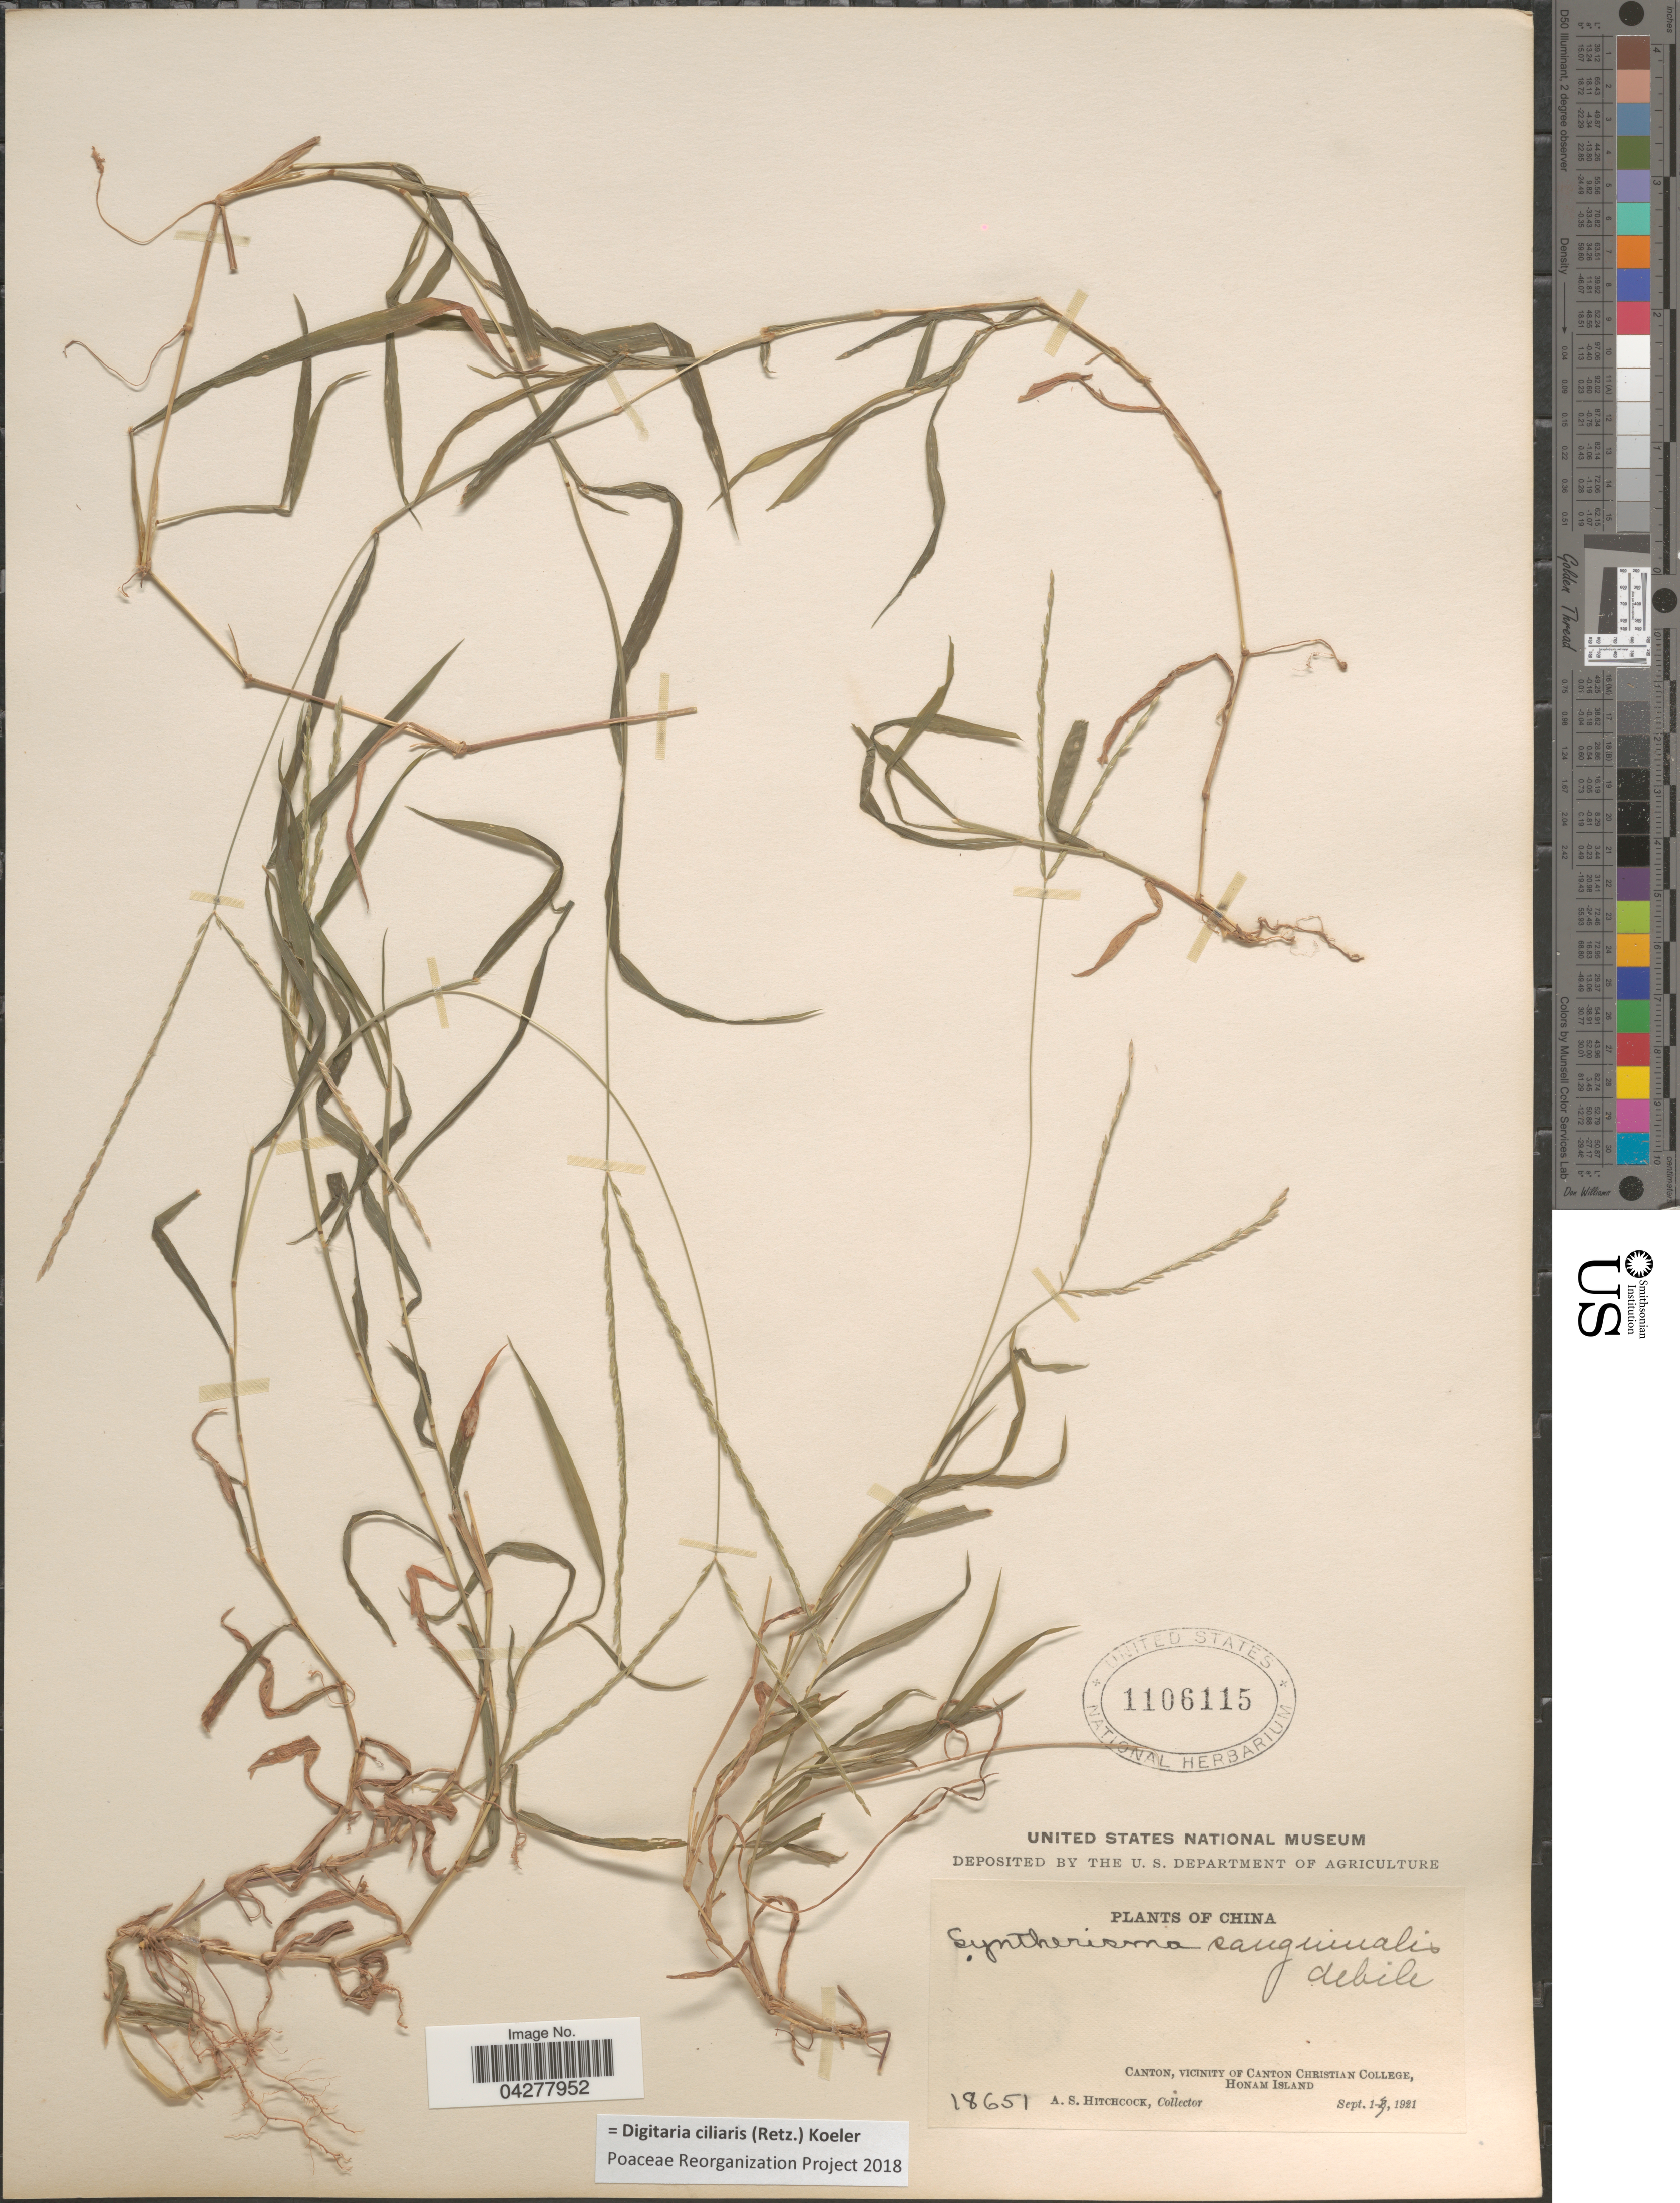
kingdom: Plantae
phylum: Tracheophyta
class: Liliopsida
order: Poales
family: Poaceae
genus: Digitaria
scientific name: Digitaria ciliaris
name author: (Retz.) Koeler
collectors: A. S. Hitchcock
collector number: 18651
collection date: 1921-09-01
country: China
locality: Canton, Vicinity of Canton Christian College, Honam Island.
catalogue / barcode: US 1106115